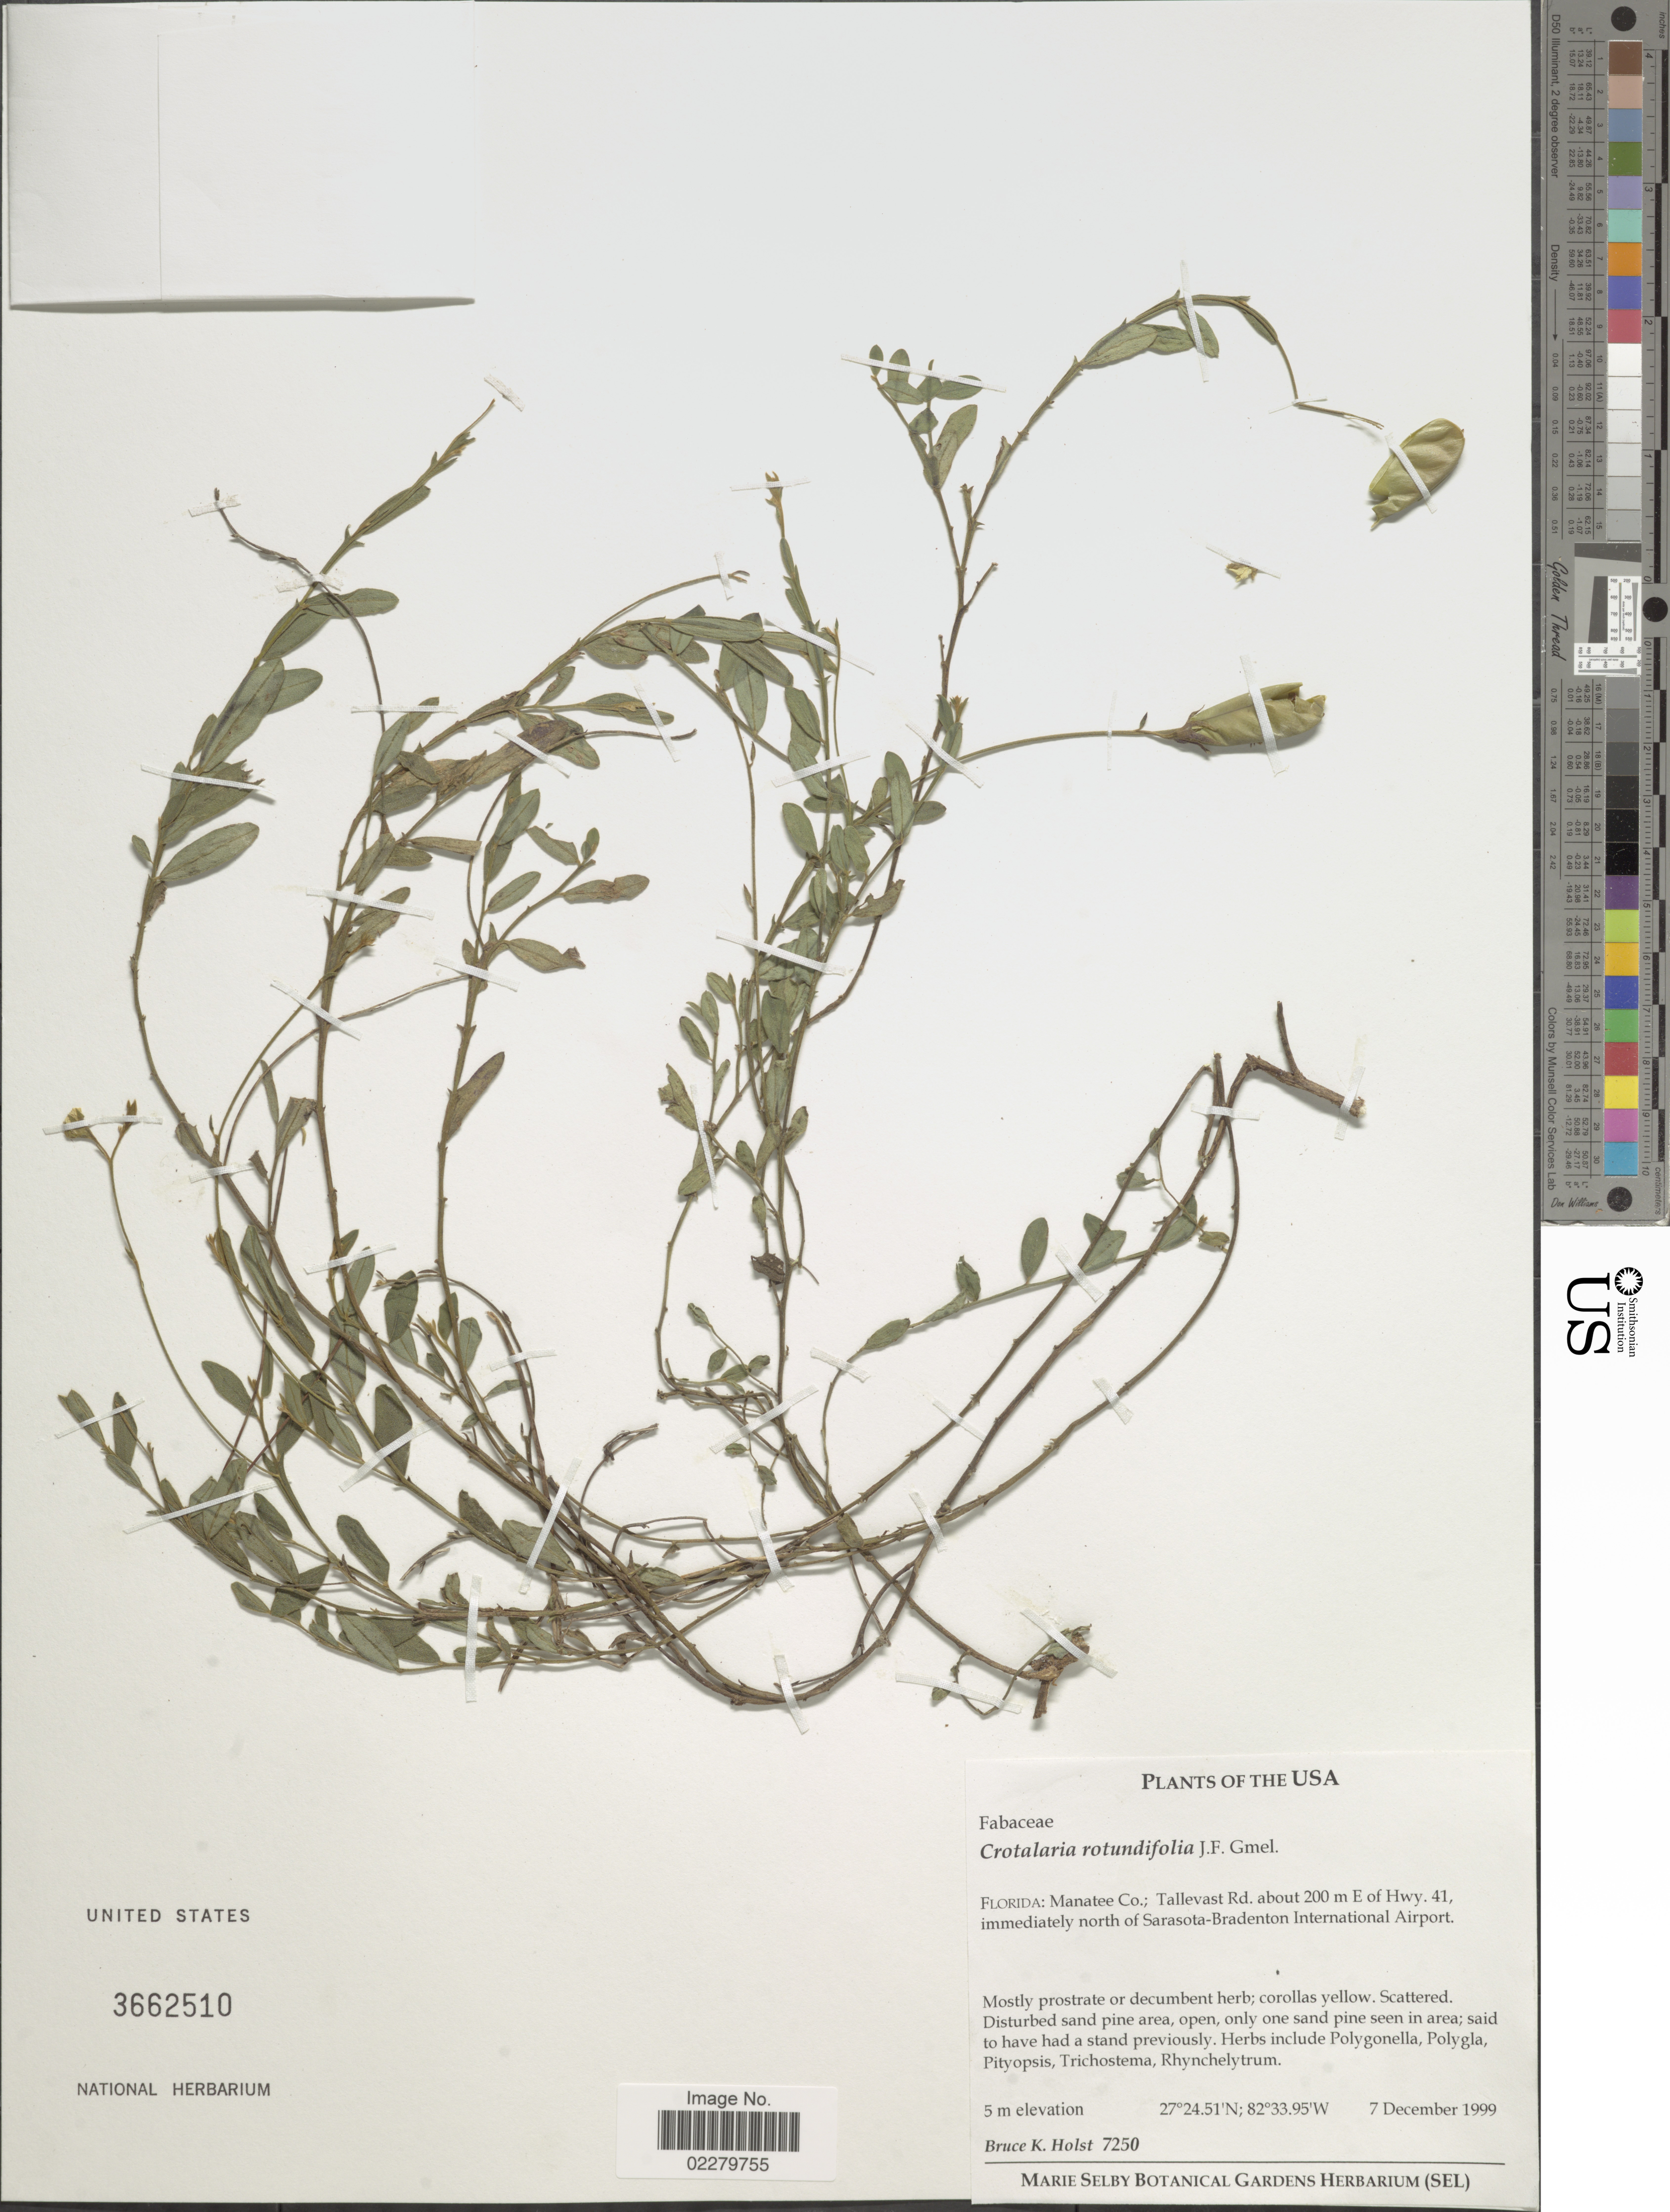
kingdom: Plantae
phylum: Tracheophyta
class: Magnoliopsida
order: Fabales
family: Fabaceae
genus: Crotalaria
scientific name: Crotalaria rotundifolia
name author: Walter ex J.F. Gmel.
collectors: B. Holst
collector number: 7250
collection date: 1999-12-07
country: United States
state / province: Florida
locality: Florida: Manatee Co.; Tallevast Rd. about 200 m E of Hwy. 41, immediately north of Sarasota-Bradenton International Airport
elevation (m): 5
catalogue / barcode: US 3662510